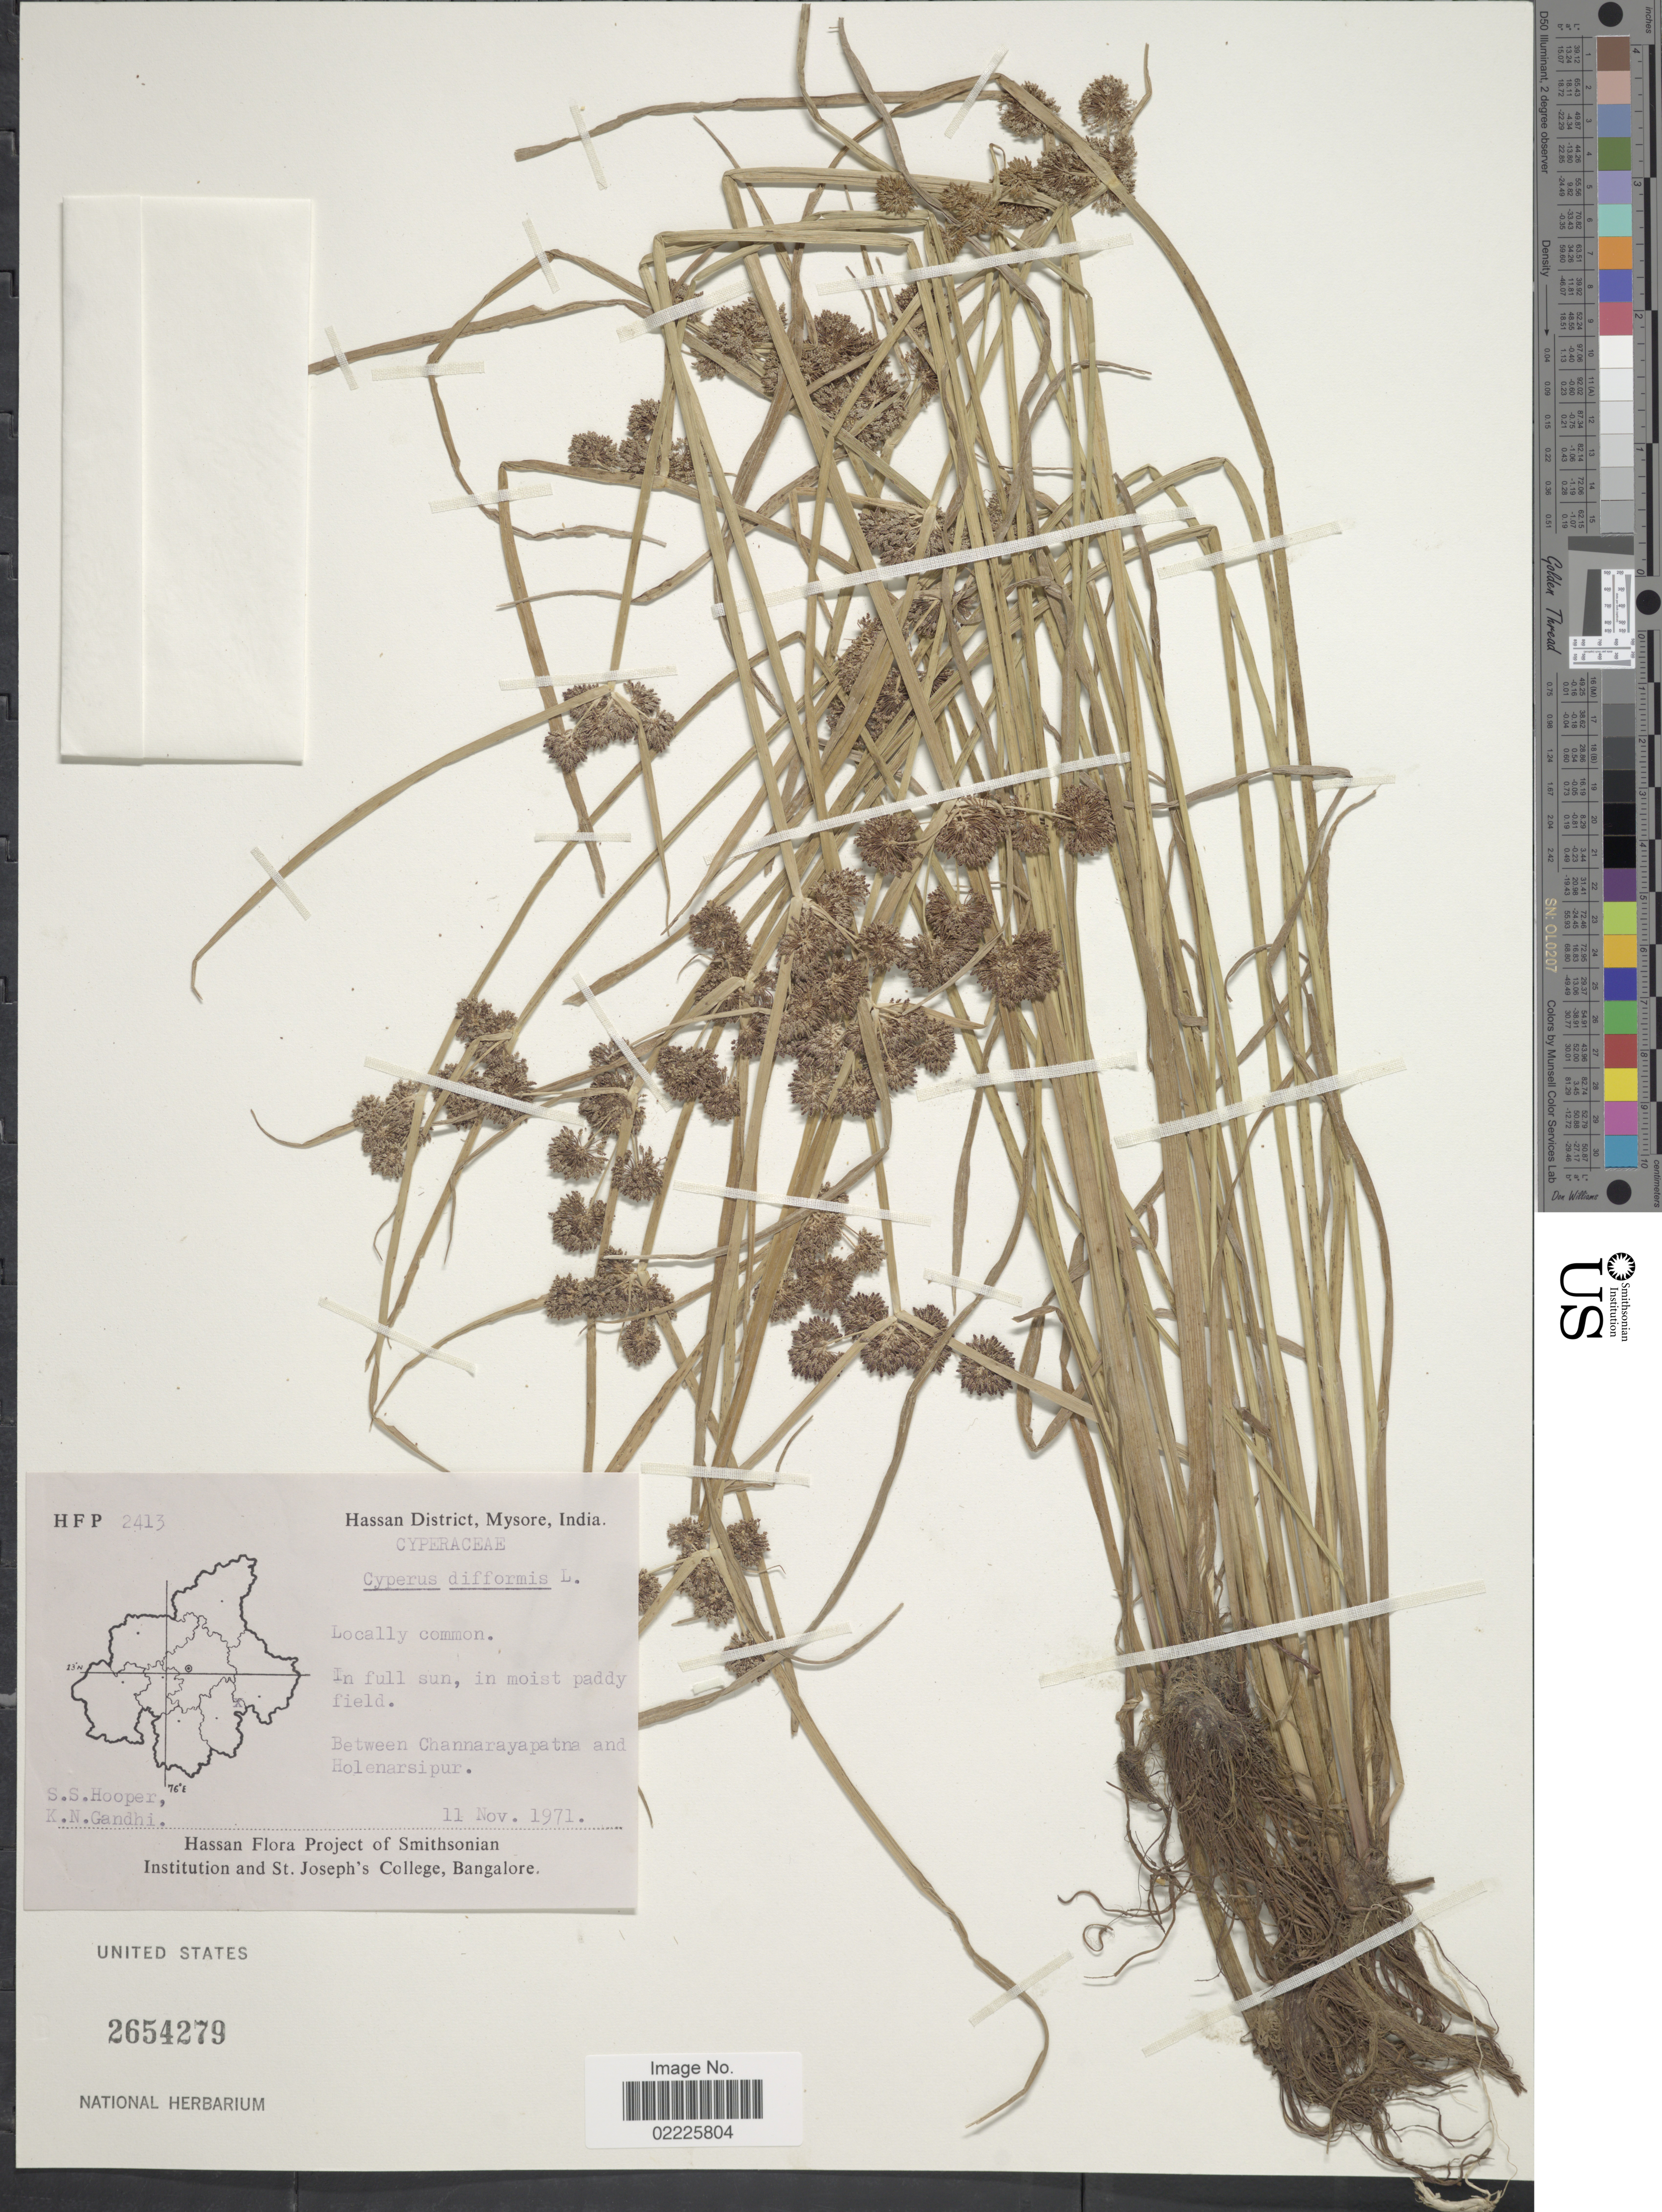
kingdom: Plantae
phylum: Tracheophyta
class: Liliopsida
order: Poales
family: Cyperaceae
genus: Cyperus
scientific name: Cyperus difformis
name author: L.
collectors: S. S. Hooper & K. N. Gandhi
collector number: HFP 2413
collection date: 1971-11-11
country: India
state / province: Karnataka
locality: Hassan District, Mysore, Between Channarayapatna and Holenarsipur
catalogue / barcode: US 2654279